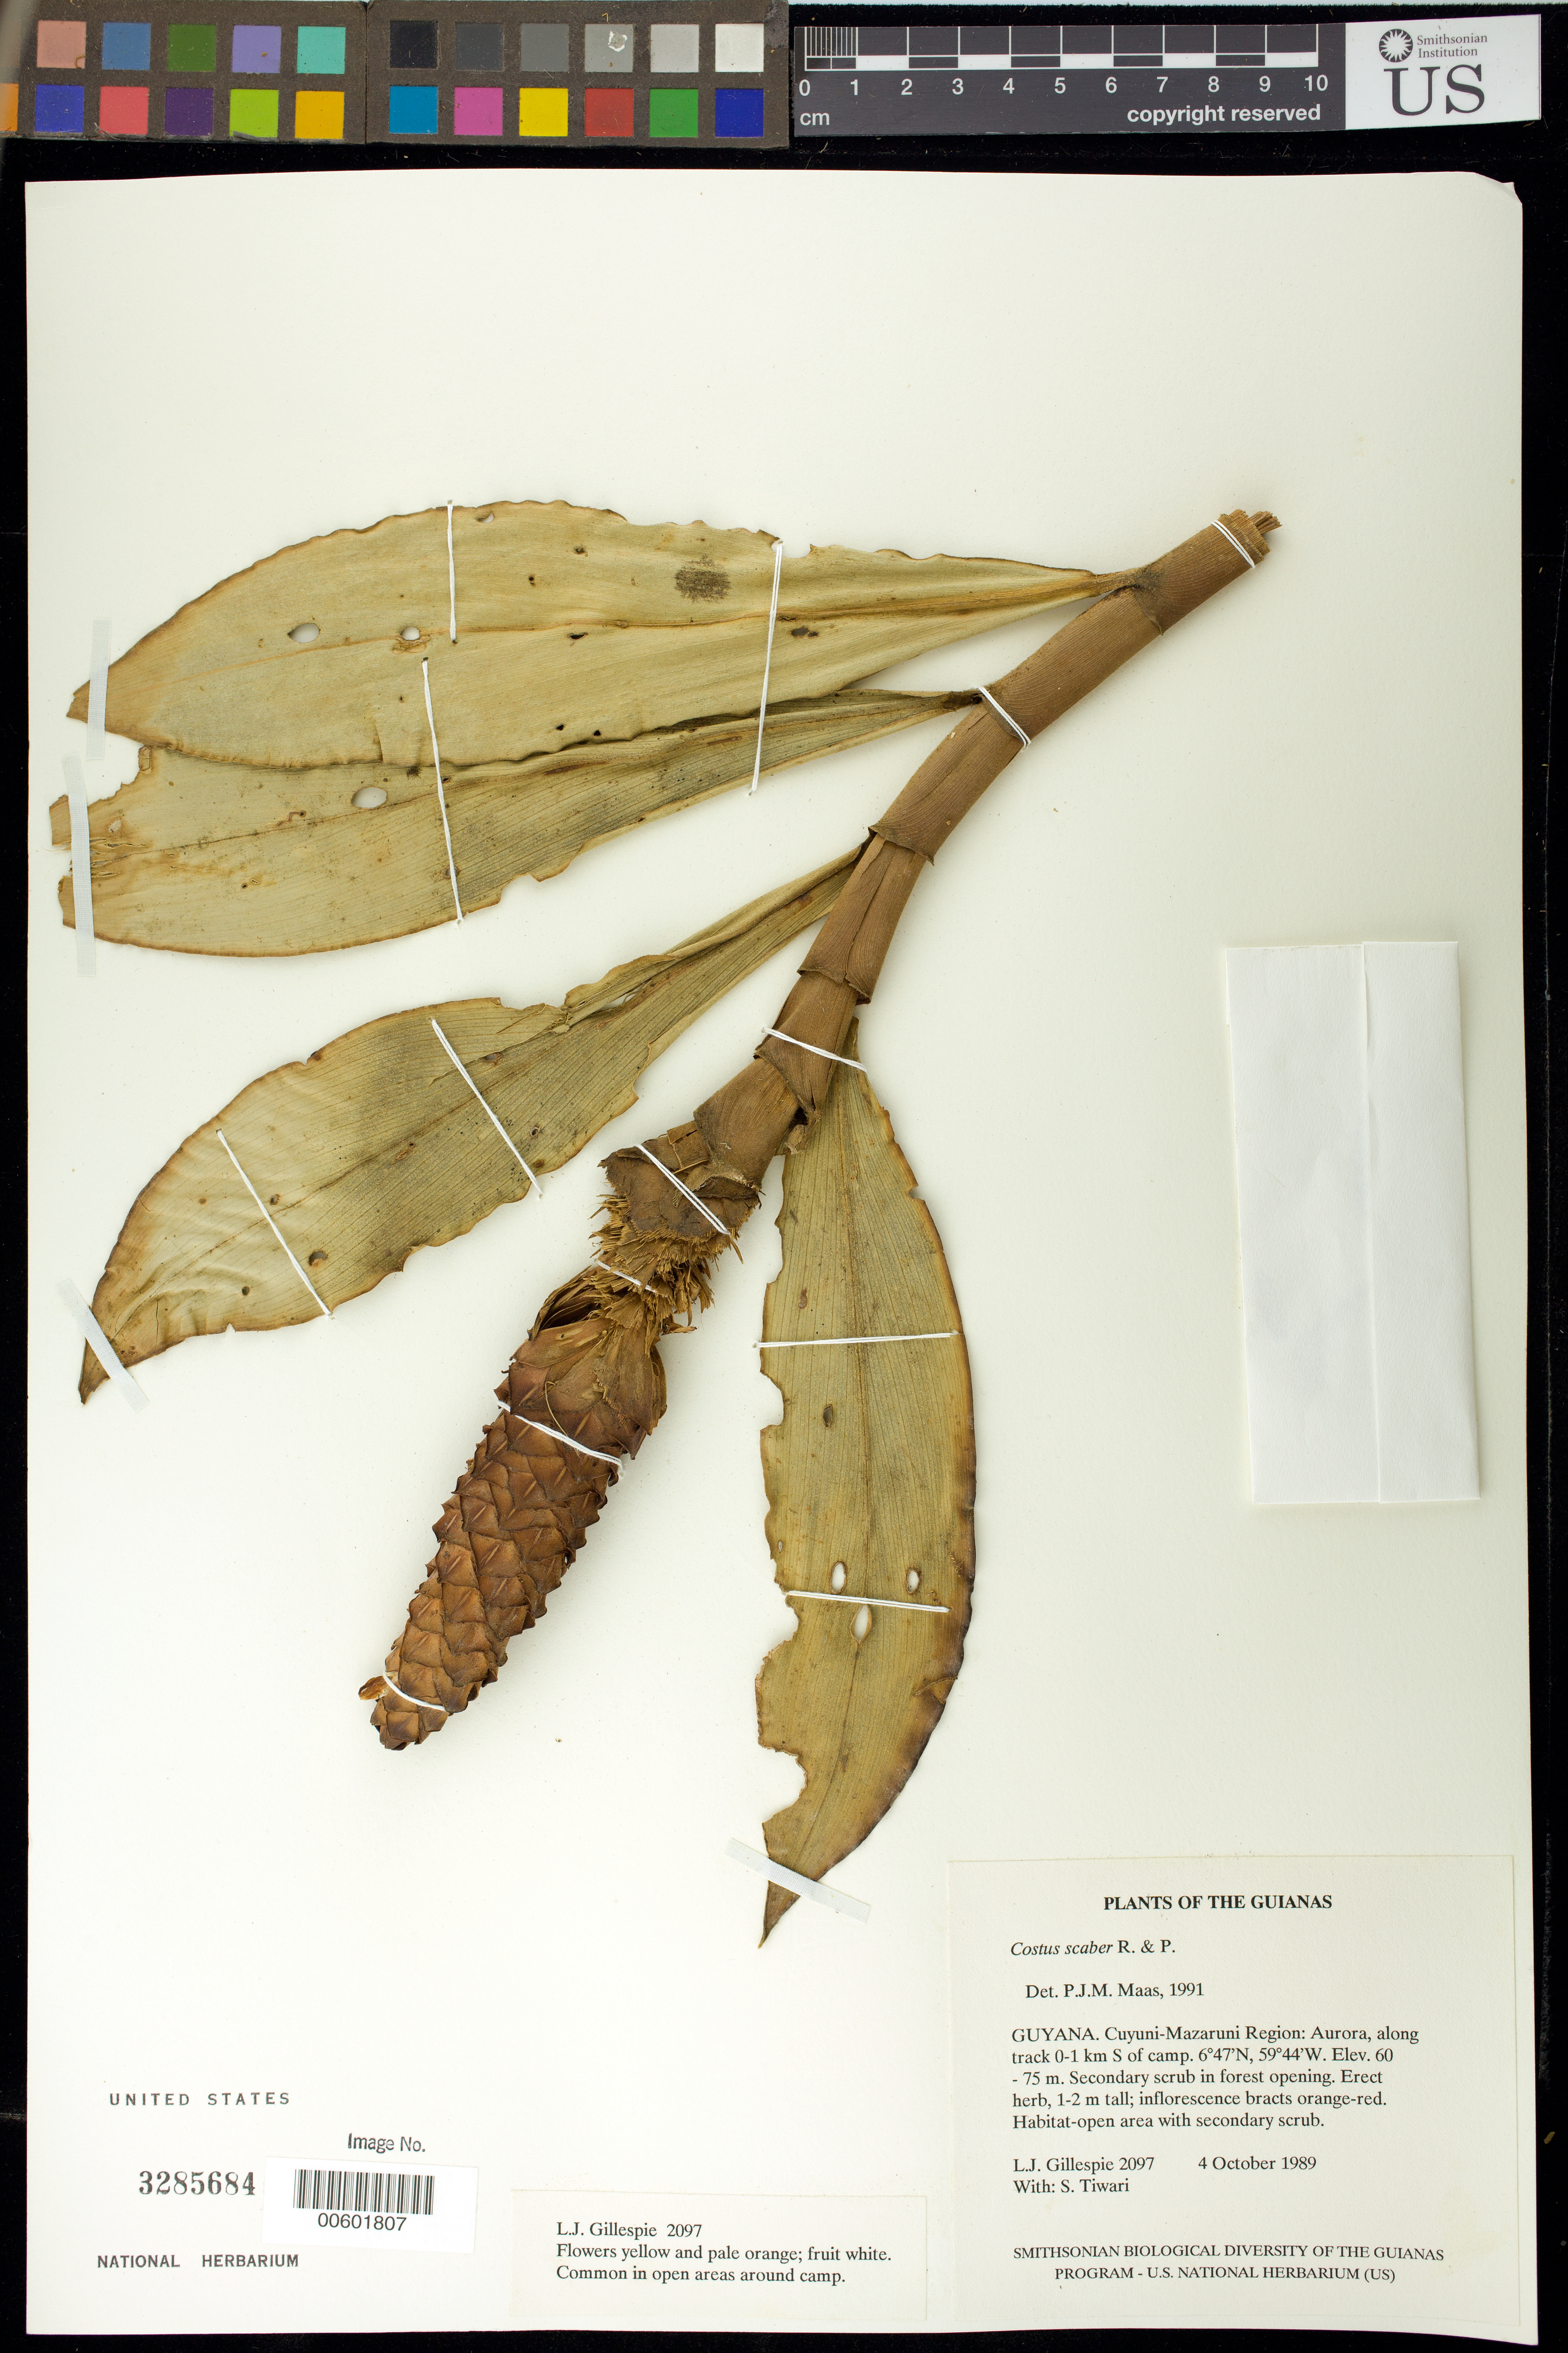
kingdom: Plantae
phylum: Tracheophyta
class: Liliopsida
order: Zingiberales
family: Costaceae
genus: Costus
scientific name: Costus scaber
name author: Ruiz & Pav.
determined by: Maas, Paul J. M.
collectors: L. J. Gillespie & S. Tiwari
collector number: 2097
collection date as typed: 4 October 1989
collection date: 1989-10-04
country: Guyana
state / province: Cuyuni-Mazaruni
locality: Aurora, along track 0-1 km S of camp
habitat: Secondary scrub in forest opening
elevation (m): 60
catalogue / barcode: US 3285684